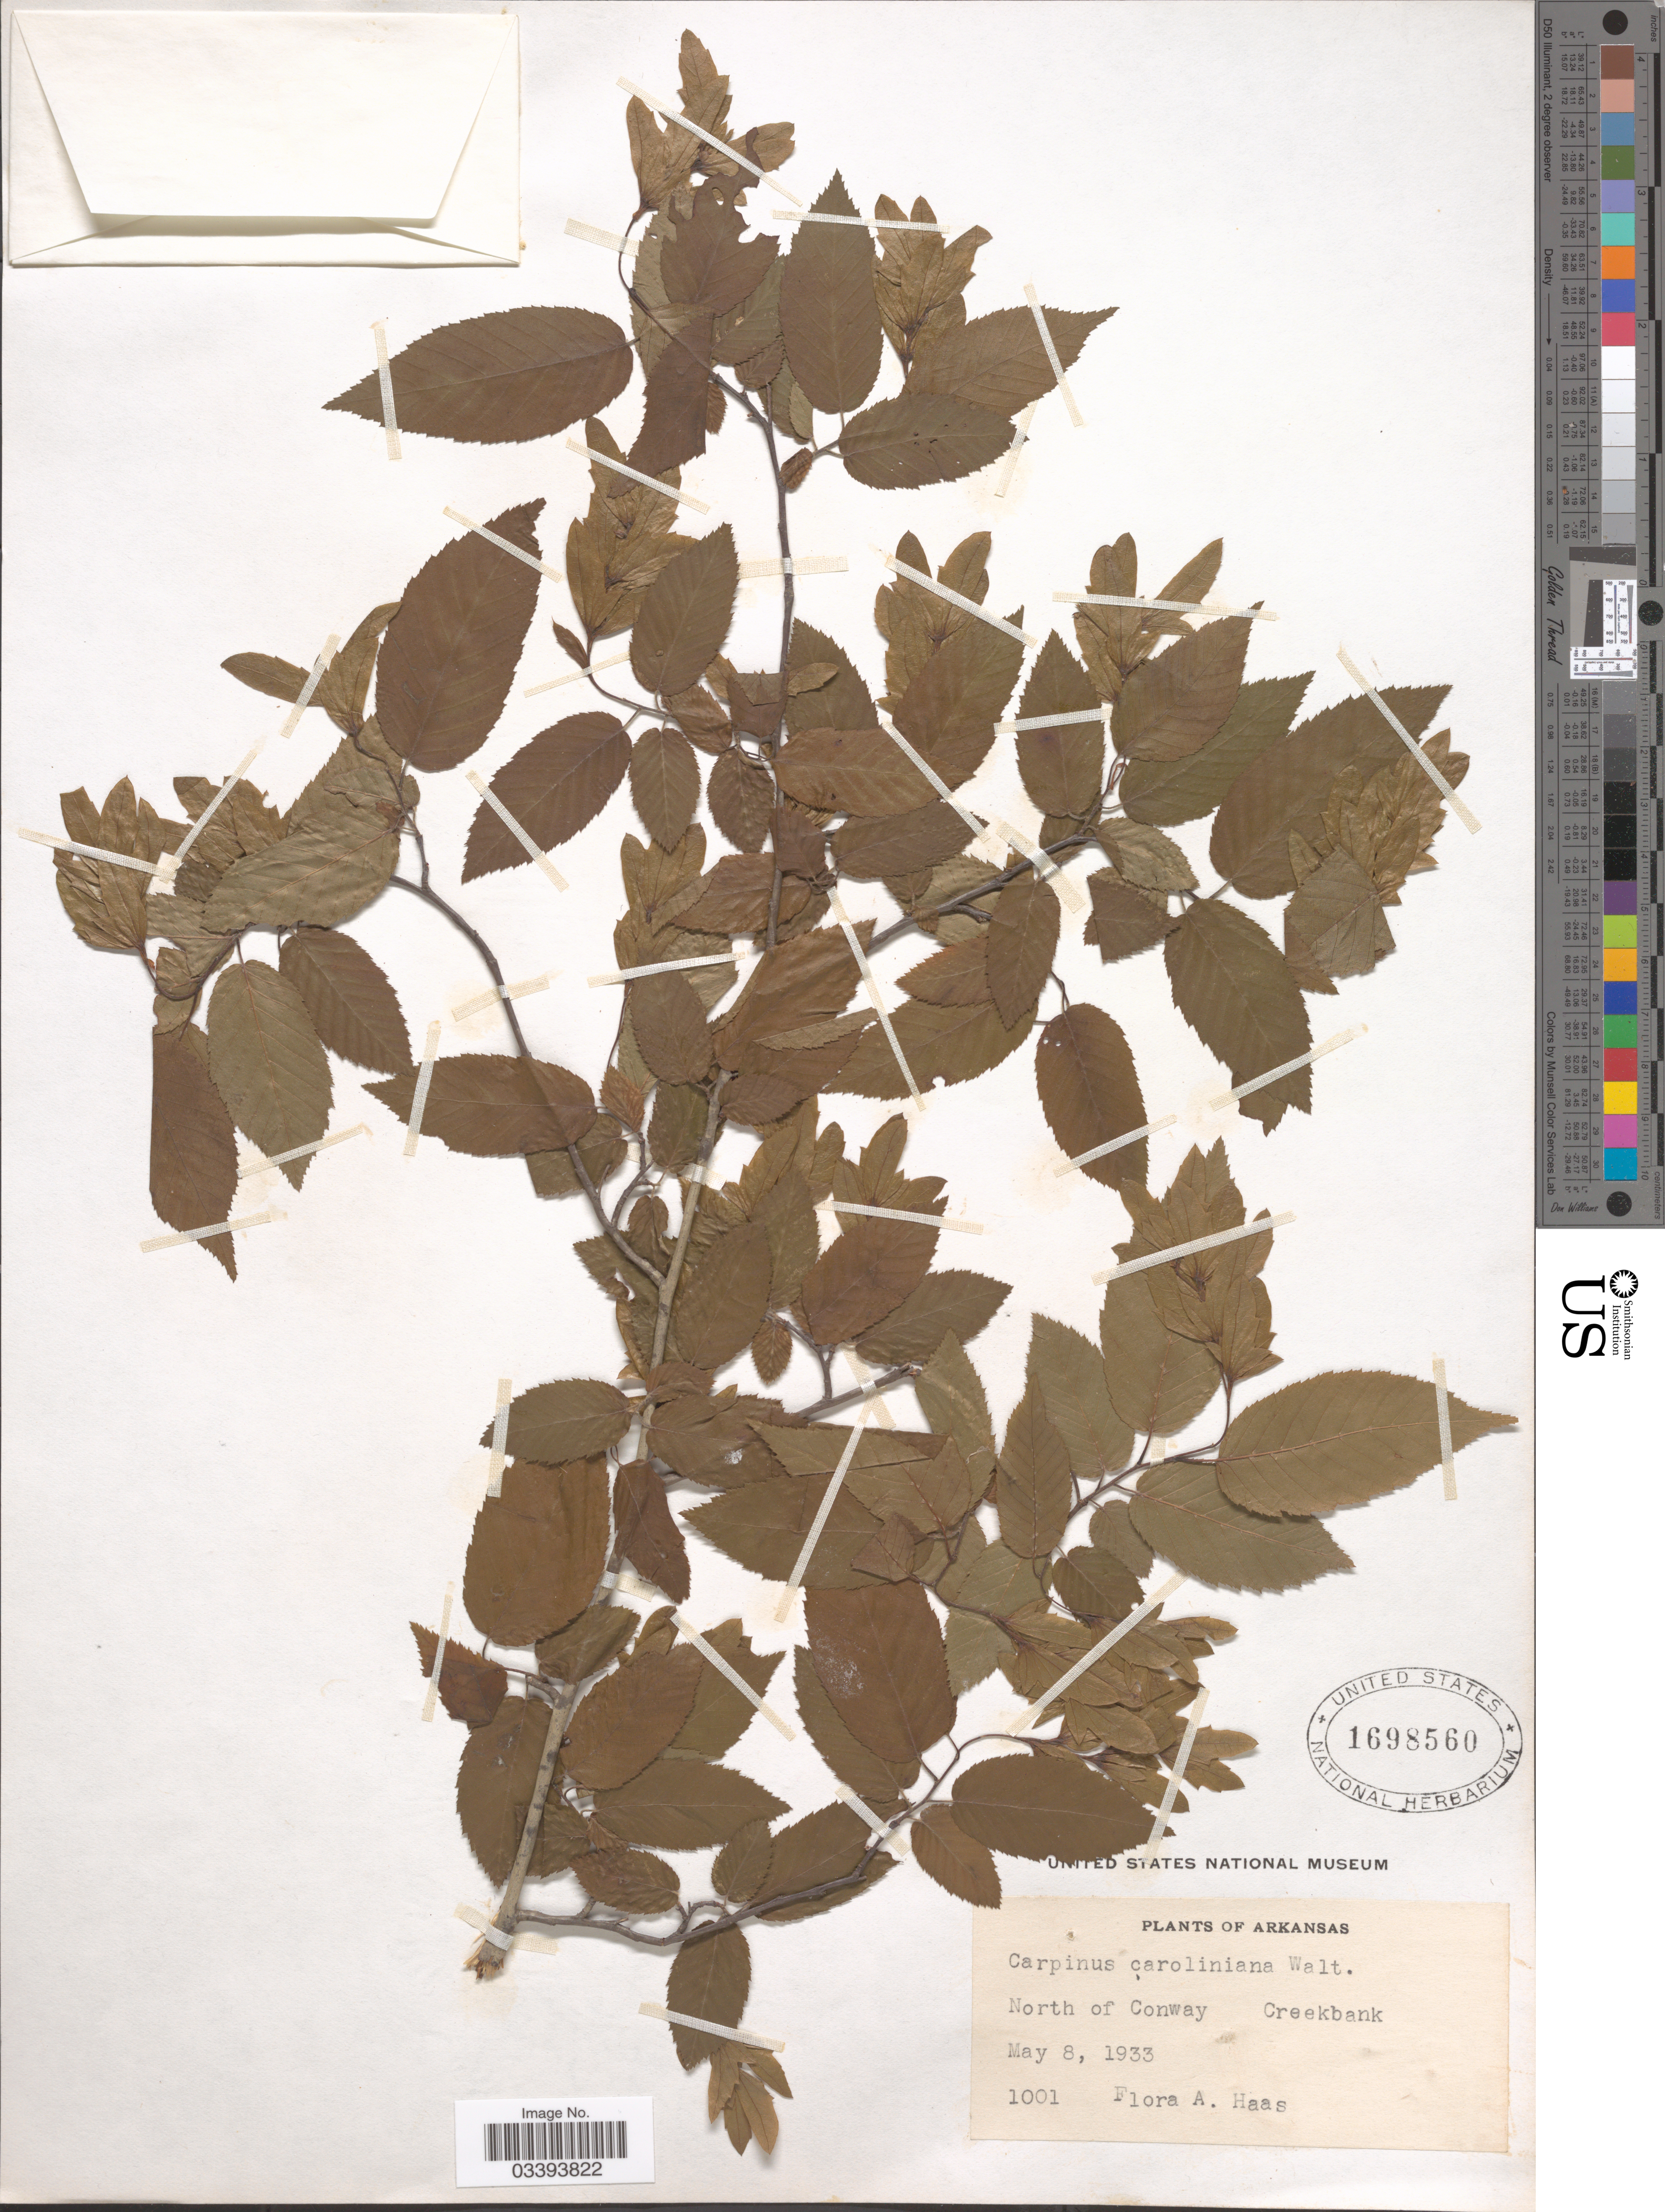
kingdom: Plantae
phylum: Tracheophyta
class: Magnoliopsida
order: Fagales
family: Betulaceae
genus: Carpinus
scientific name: Carpinus caroliniana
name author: Walter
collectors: F. A. Haas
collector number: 1001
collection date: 1933-05-08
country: United States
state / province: Arkansas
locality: North of Conway Creekbank.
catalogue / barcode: US 1698560